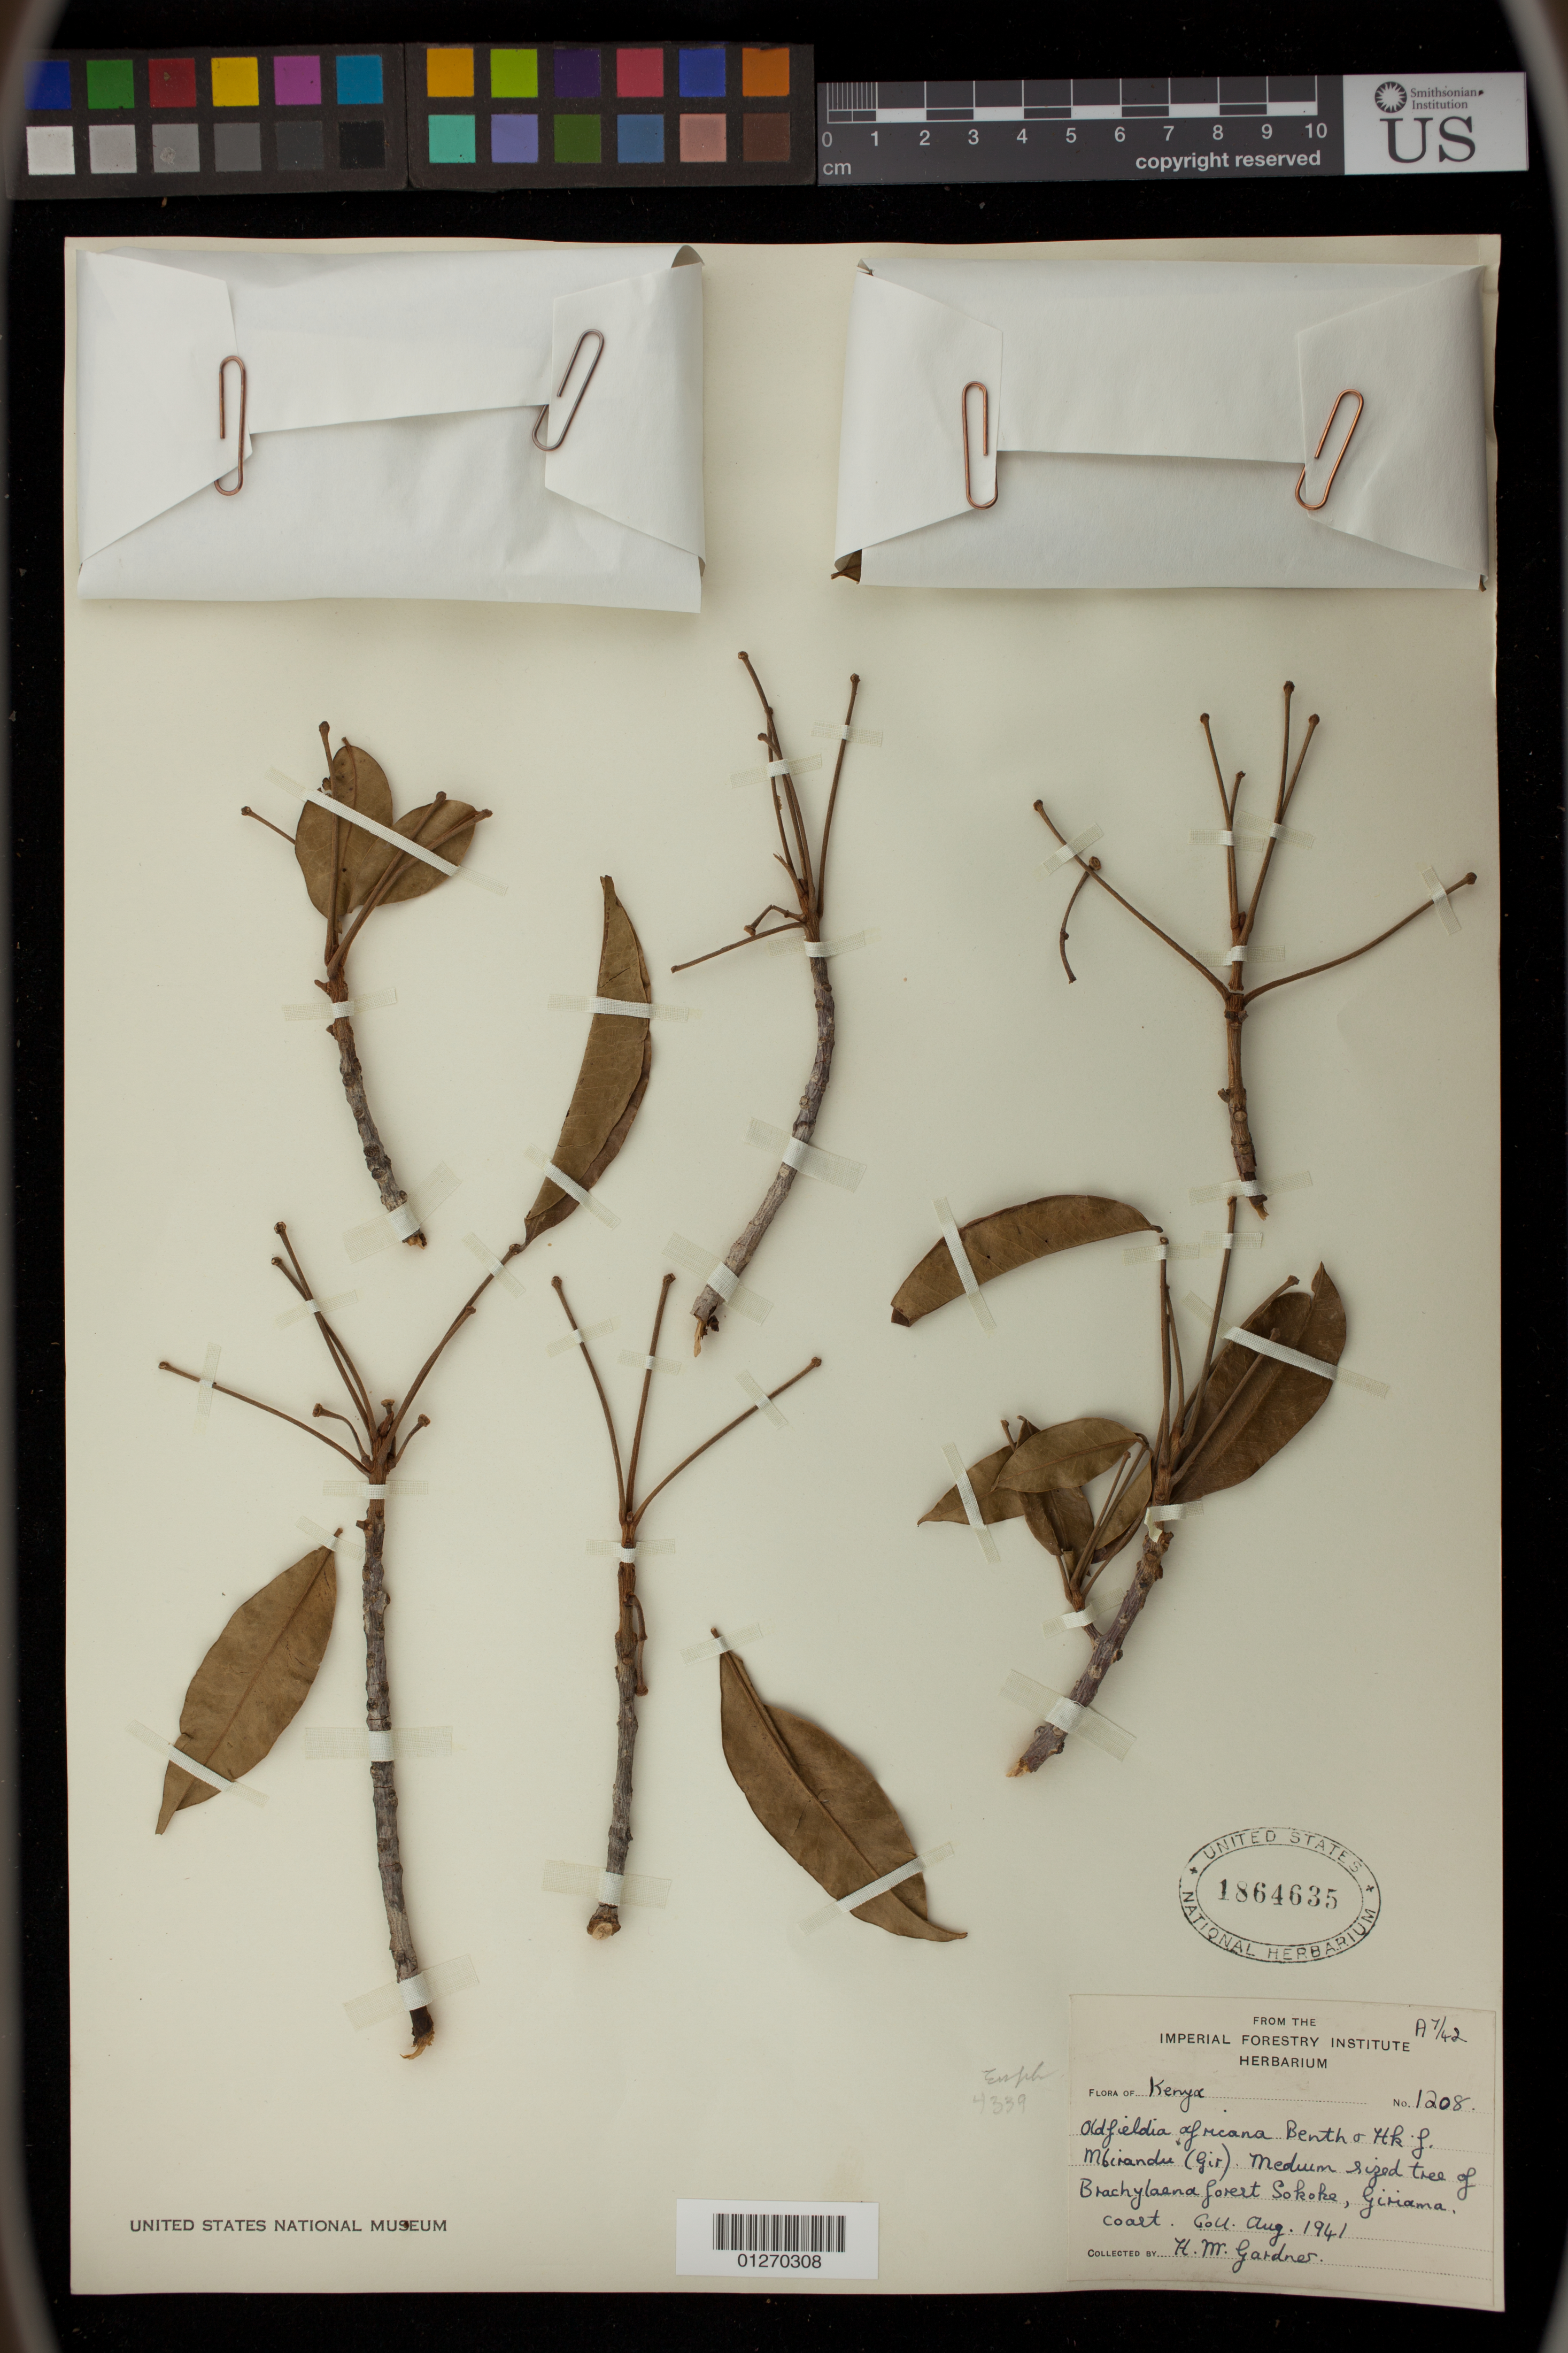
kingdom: Plantae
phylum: Tracheophyta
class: Magnoliopsida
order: Malpighiales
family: Picrodendraceae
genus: Oldfieldia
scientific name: Oldfieldia africana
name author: Benth. & Hook. f.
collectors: H. M. Gardner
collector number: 1208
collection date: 1941-08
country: Kenya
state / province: Kilifi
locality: Brachylaend Forest Sokoke, Giriama coast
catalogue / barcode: US 1864635